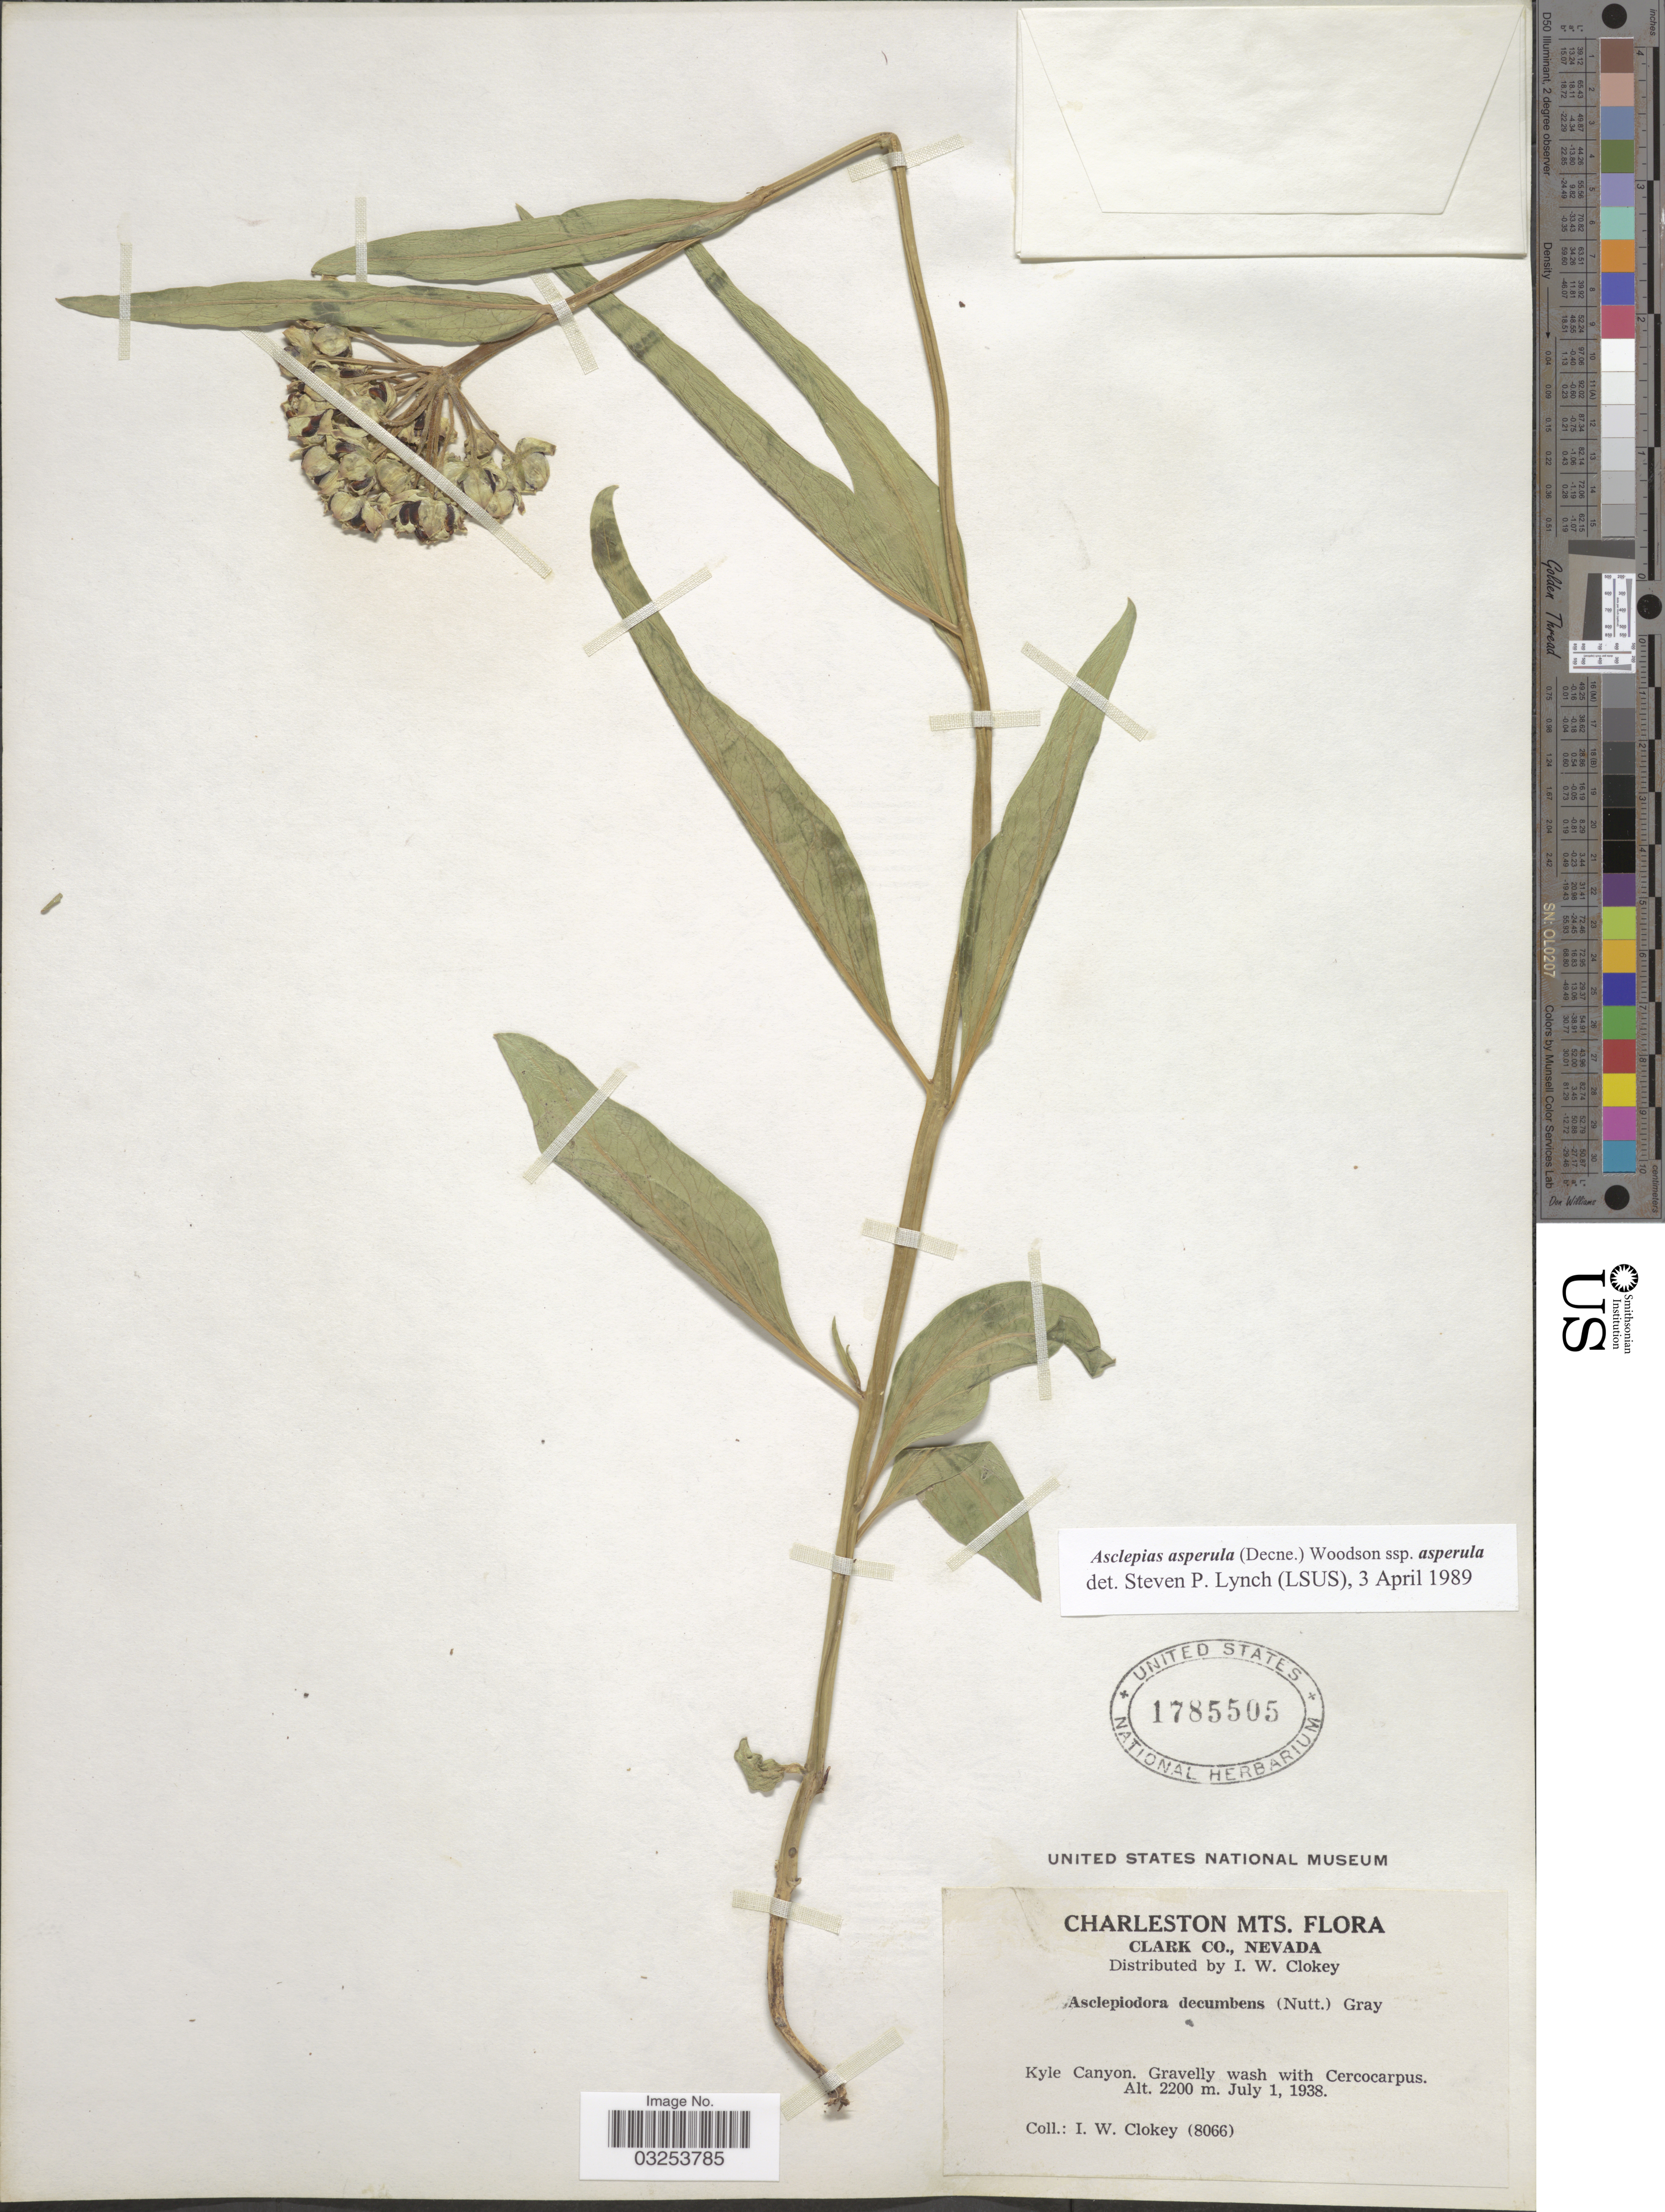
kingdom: Plantae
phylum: Tracheophyta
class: Magnoliopsida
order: Gentianales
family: Apocynaceae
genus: Asclepias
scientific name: Asclepias asperula subsp. asperula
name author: (Decne.) Woodson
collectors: I. W. Clokey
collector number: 8066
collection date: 1938-07-01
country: United States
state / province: Nevada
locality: Charleston Mts. Clark Co. Kyle Canyon.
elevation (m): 2200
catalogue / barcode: US 1785505